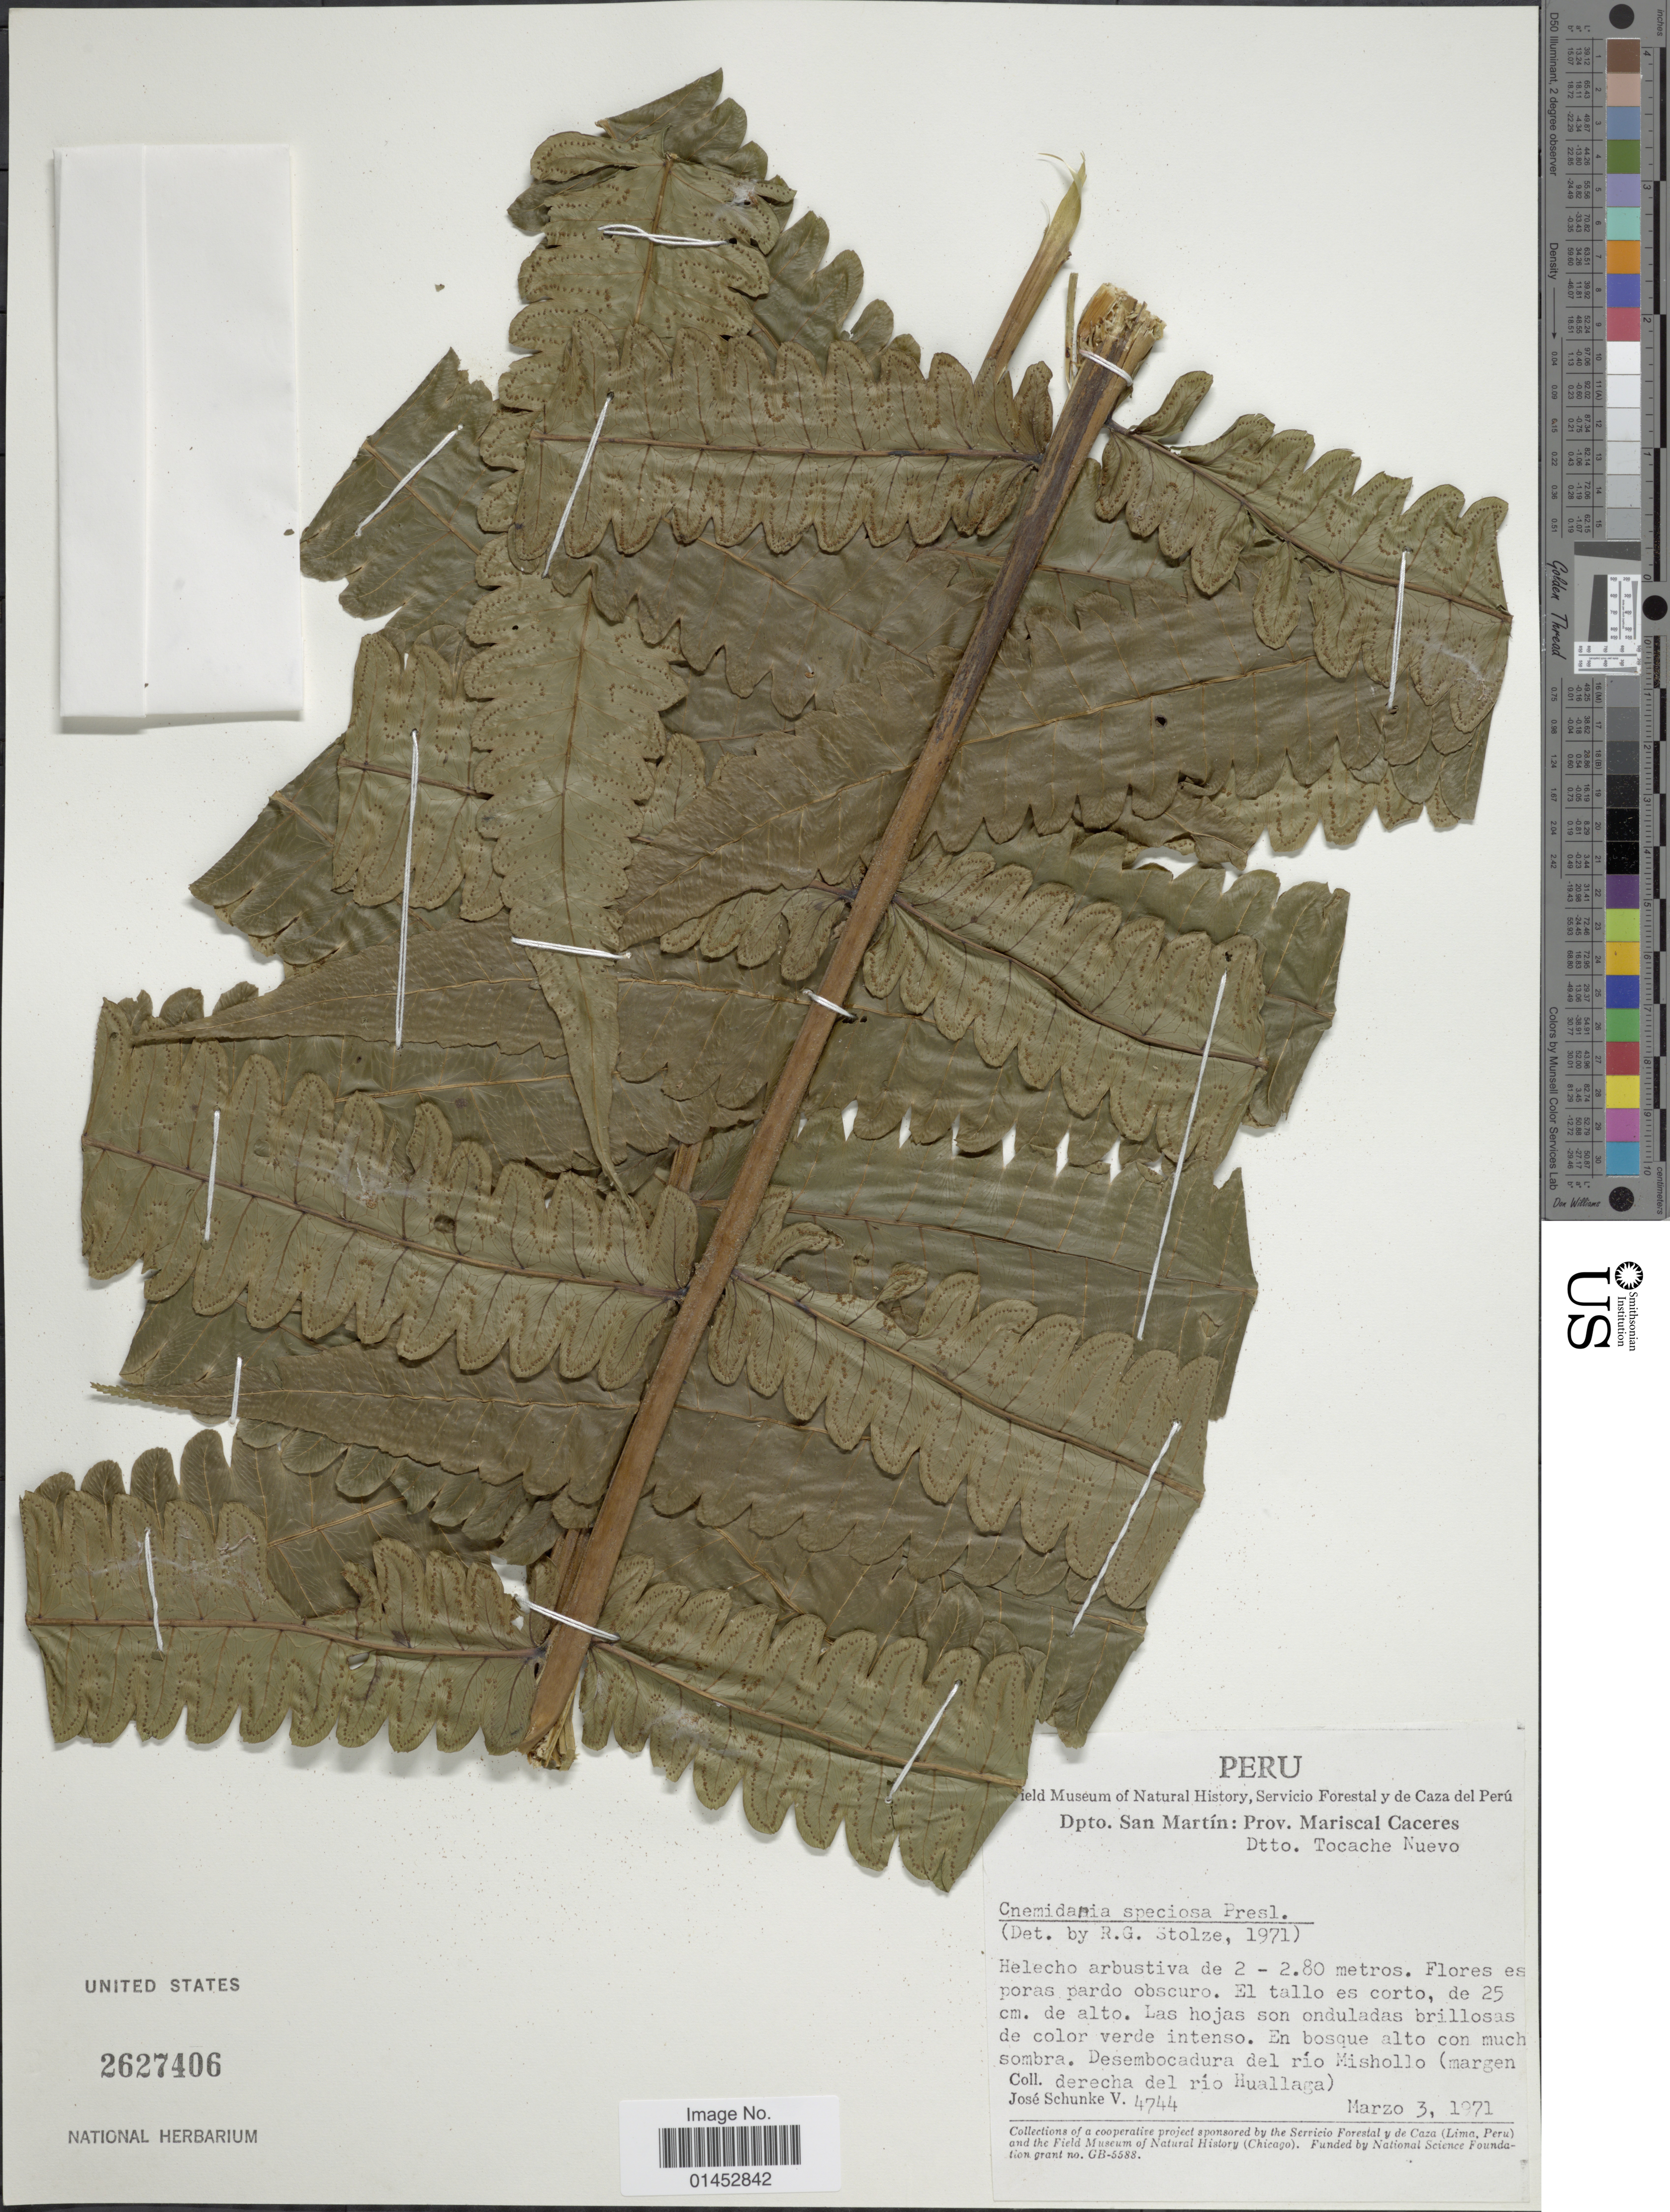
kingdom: Plantae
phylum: Tracheophyta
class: Polypodiopsida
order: Cyatheales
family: Cyatheaceae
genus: Cyathea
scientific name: Cyathea speciosa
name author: Humb. & Bonpl. ex Willd.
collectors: J. Schunke Vigo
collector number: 4744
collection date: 1971-03-03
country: Peru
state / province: San Martín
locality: Dpto San Martín: Prov. Mariscal Caceres Dtto Tocache Nuevo, Desembocadura del río Mishollo (margen derecha del río Huallaga)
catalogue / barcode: US 2627406